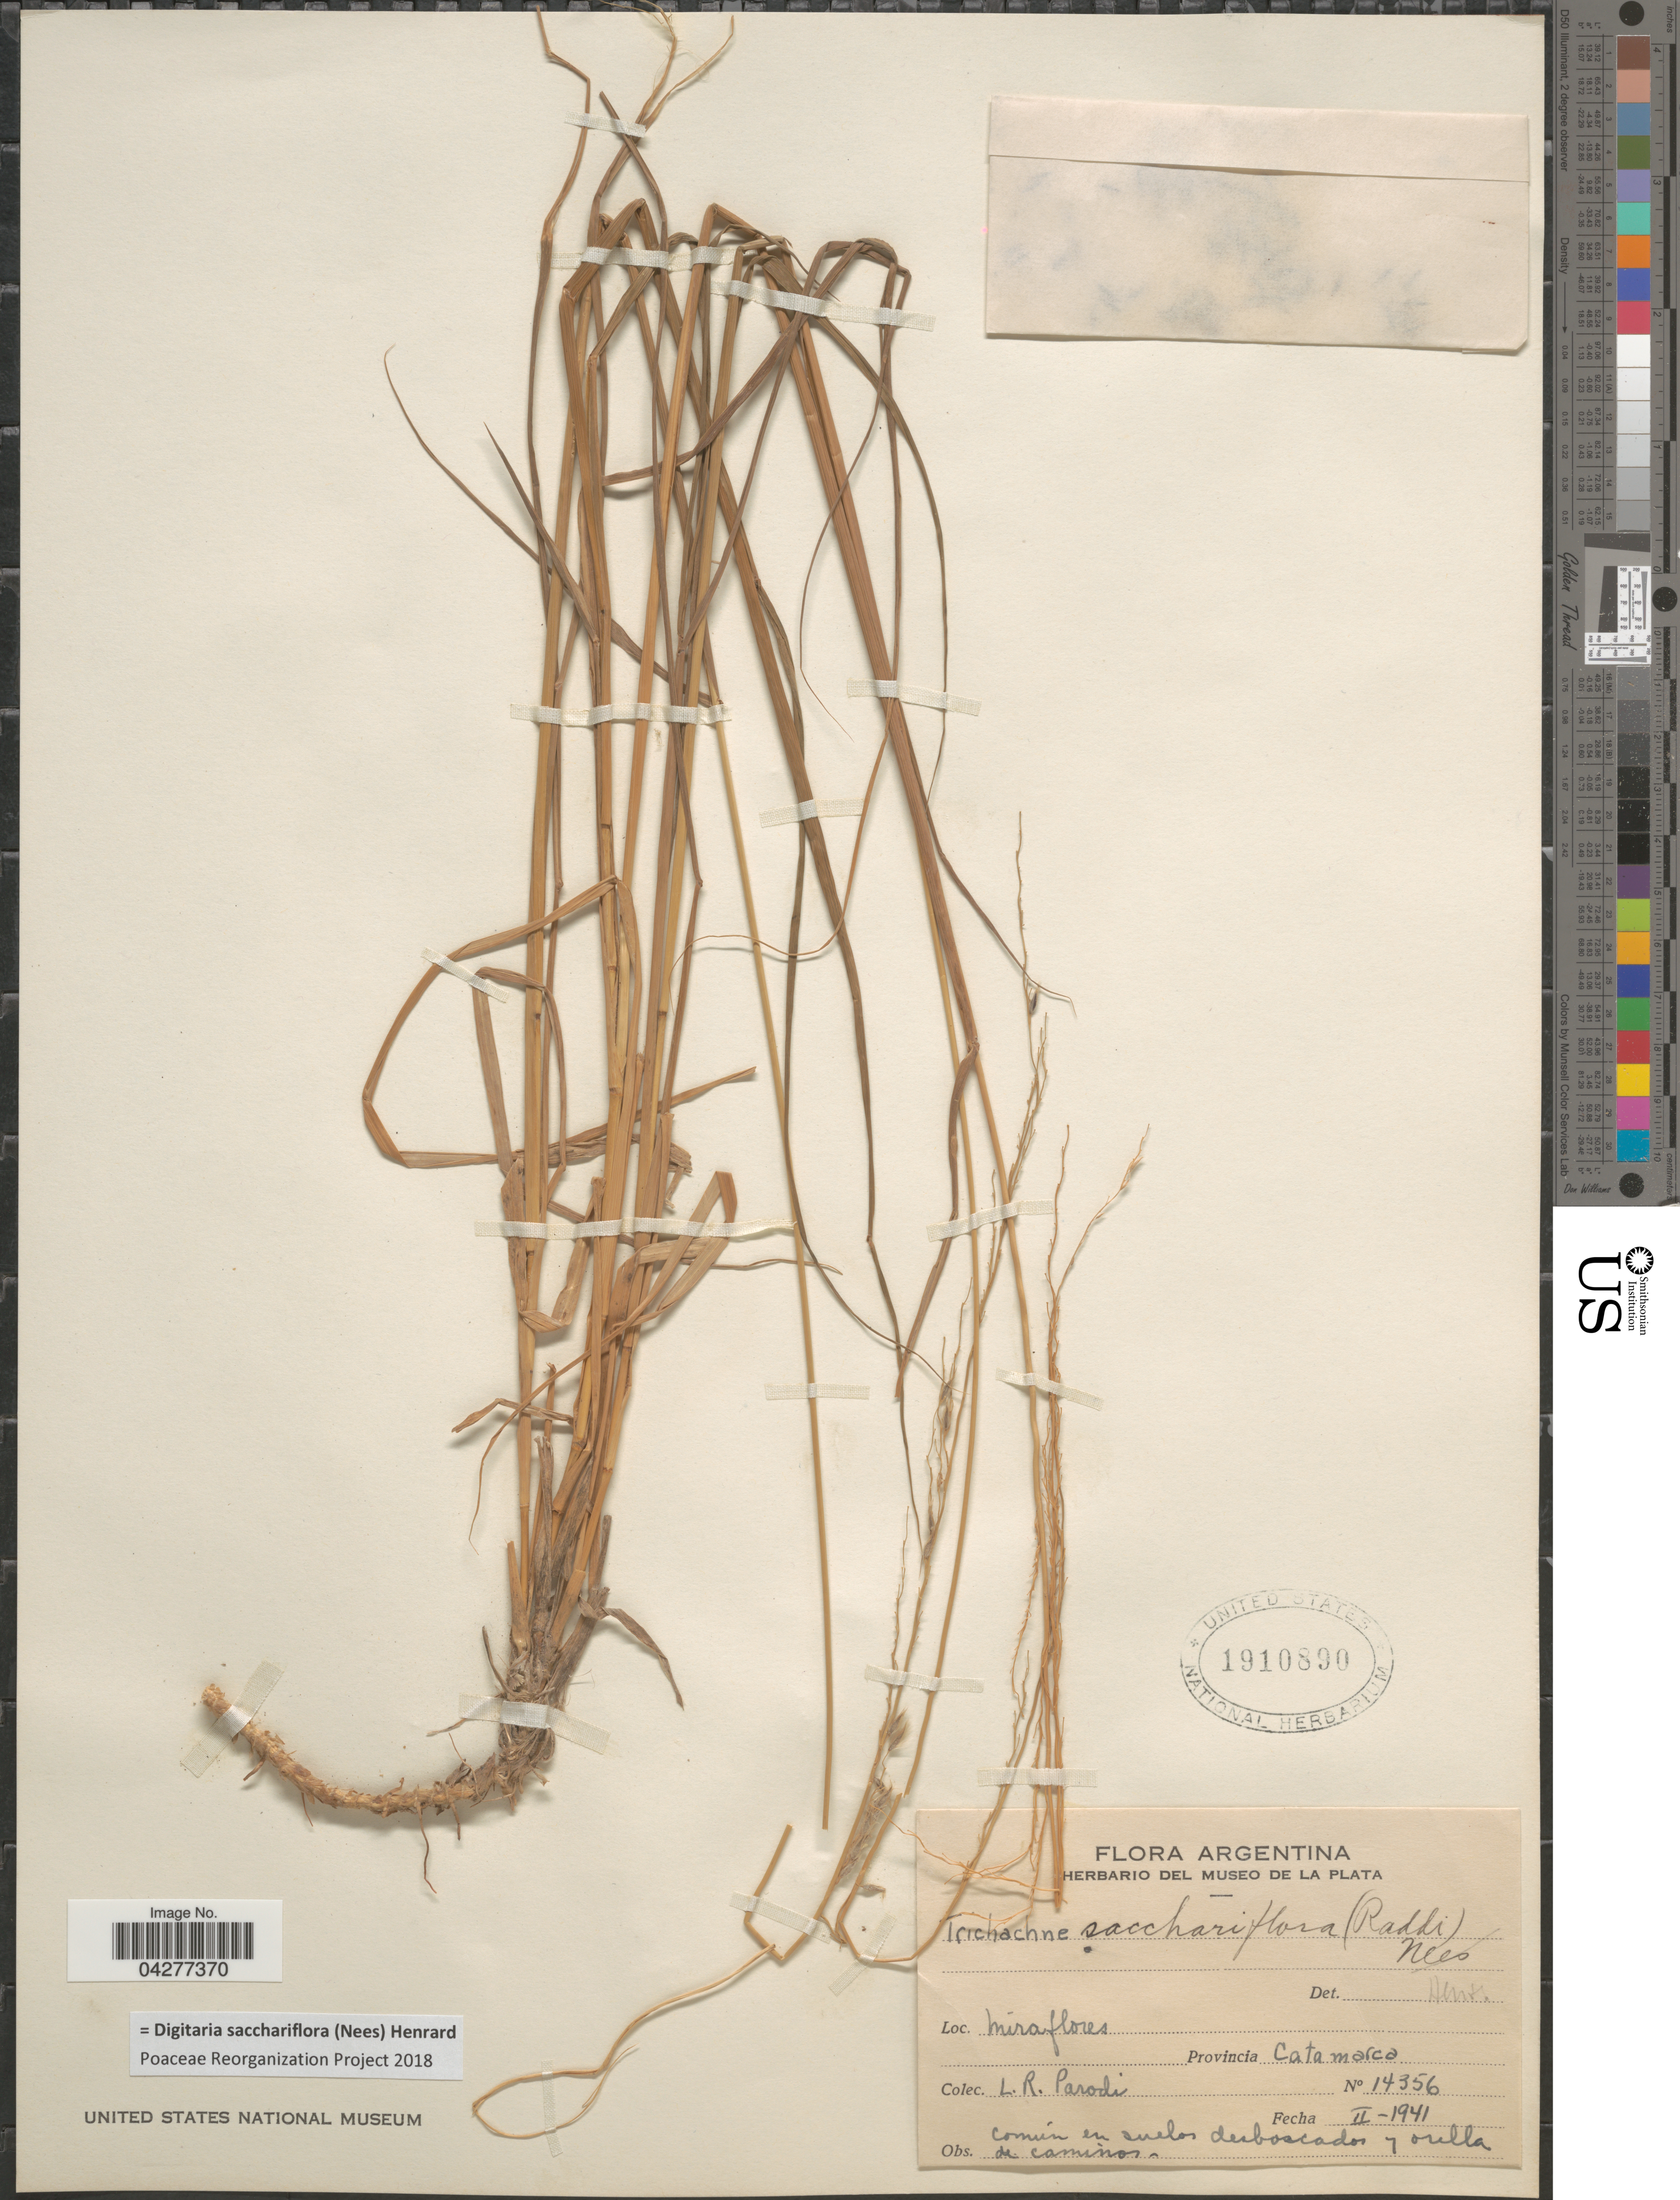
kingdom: Plantae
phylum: Tracheophyta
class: Liliopsida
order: Poales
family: Poaceae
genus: Digitaria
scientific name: Digitaria sacchariflora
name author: (Nees) Henr.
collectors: L. R. Parodi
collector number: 14356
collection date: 1941-02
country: Argentina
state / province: Catamarca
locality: Miraflores.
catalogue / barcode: US 1910890